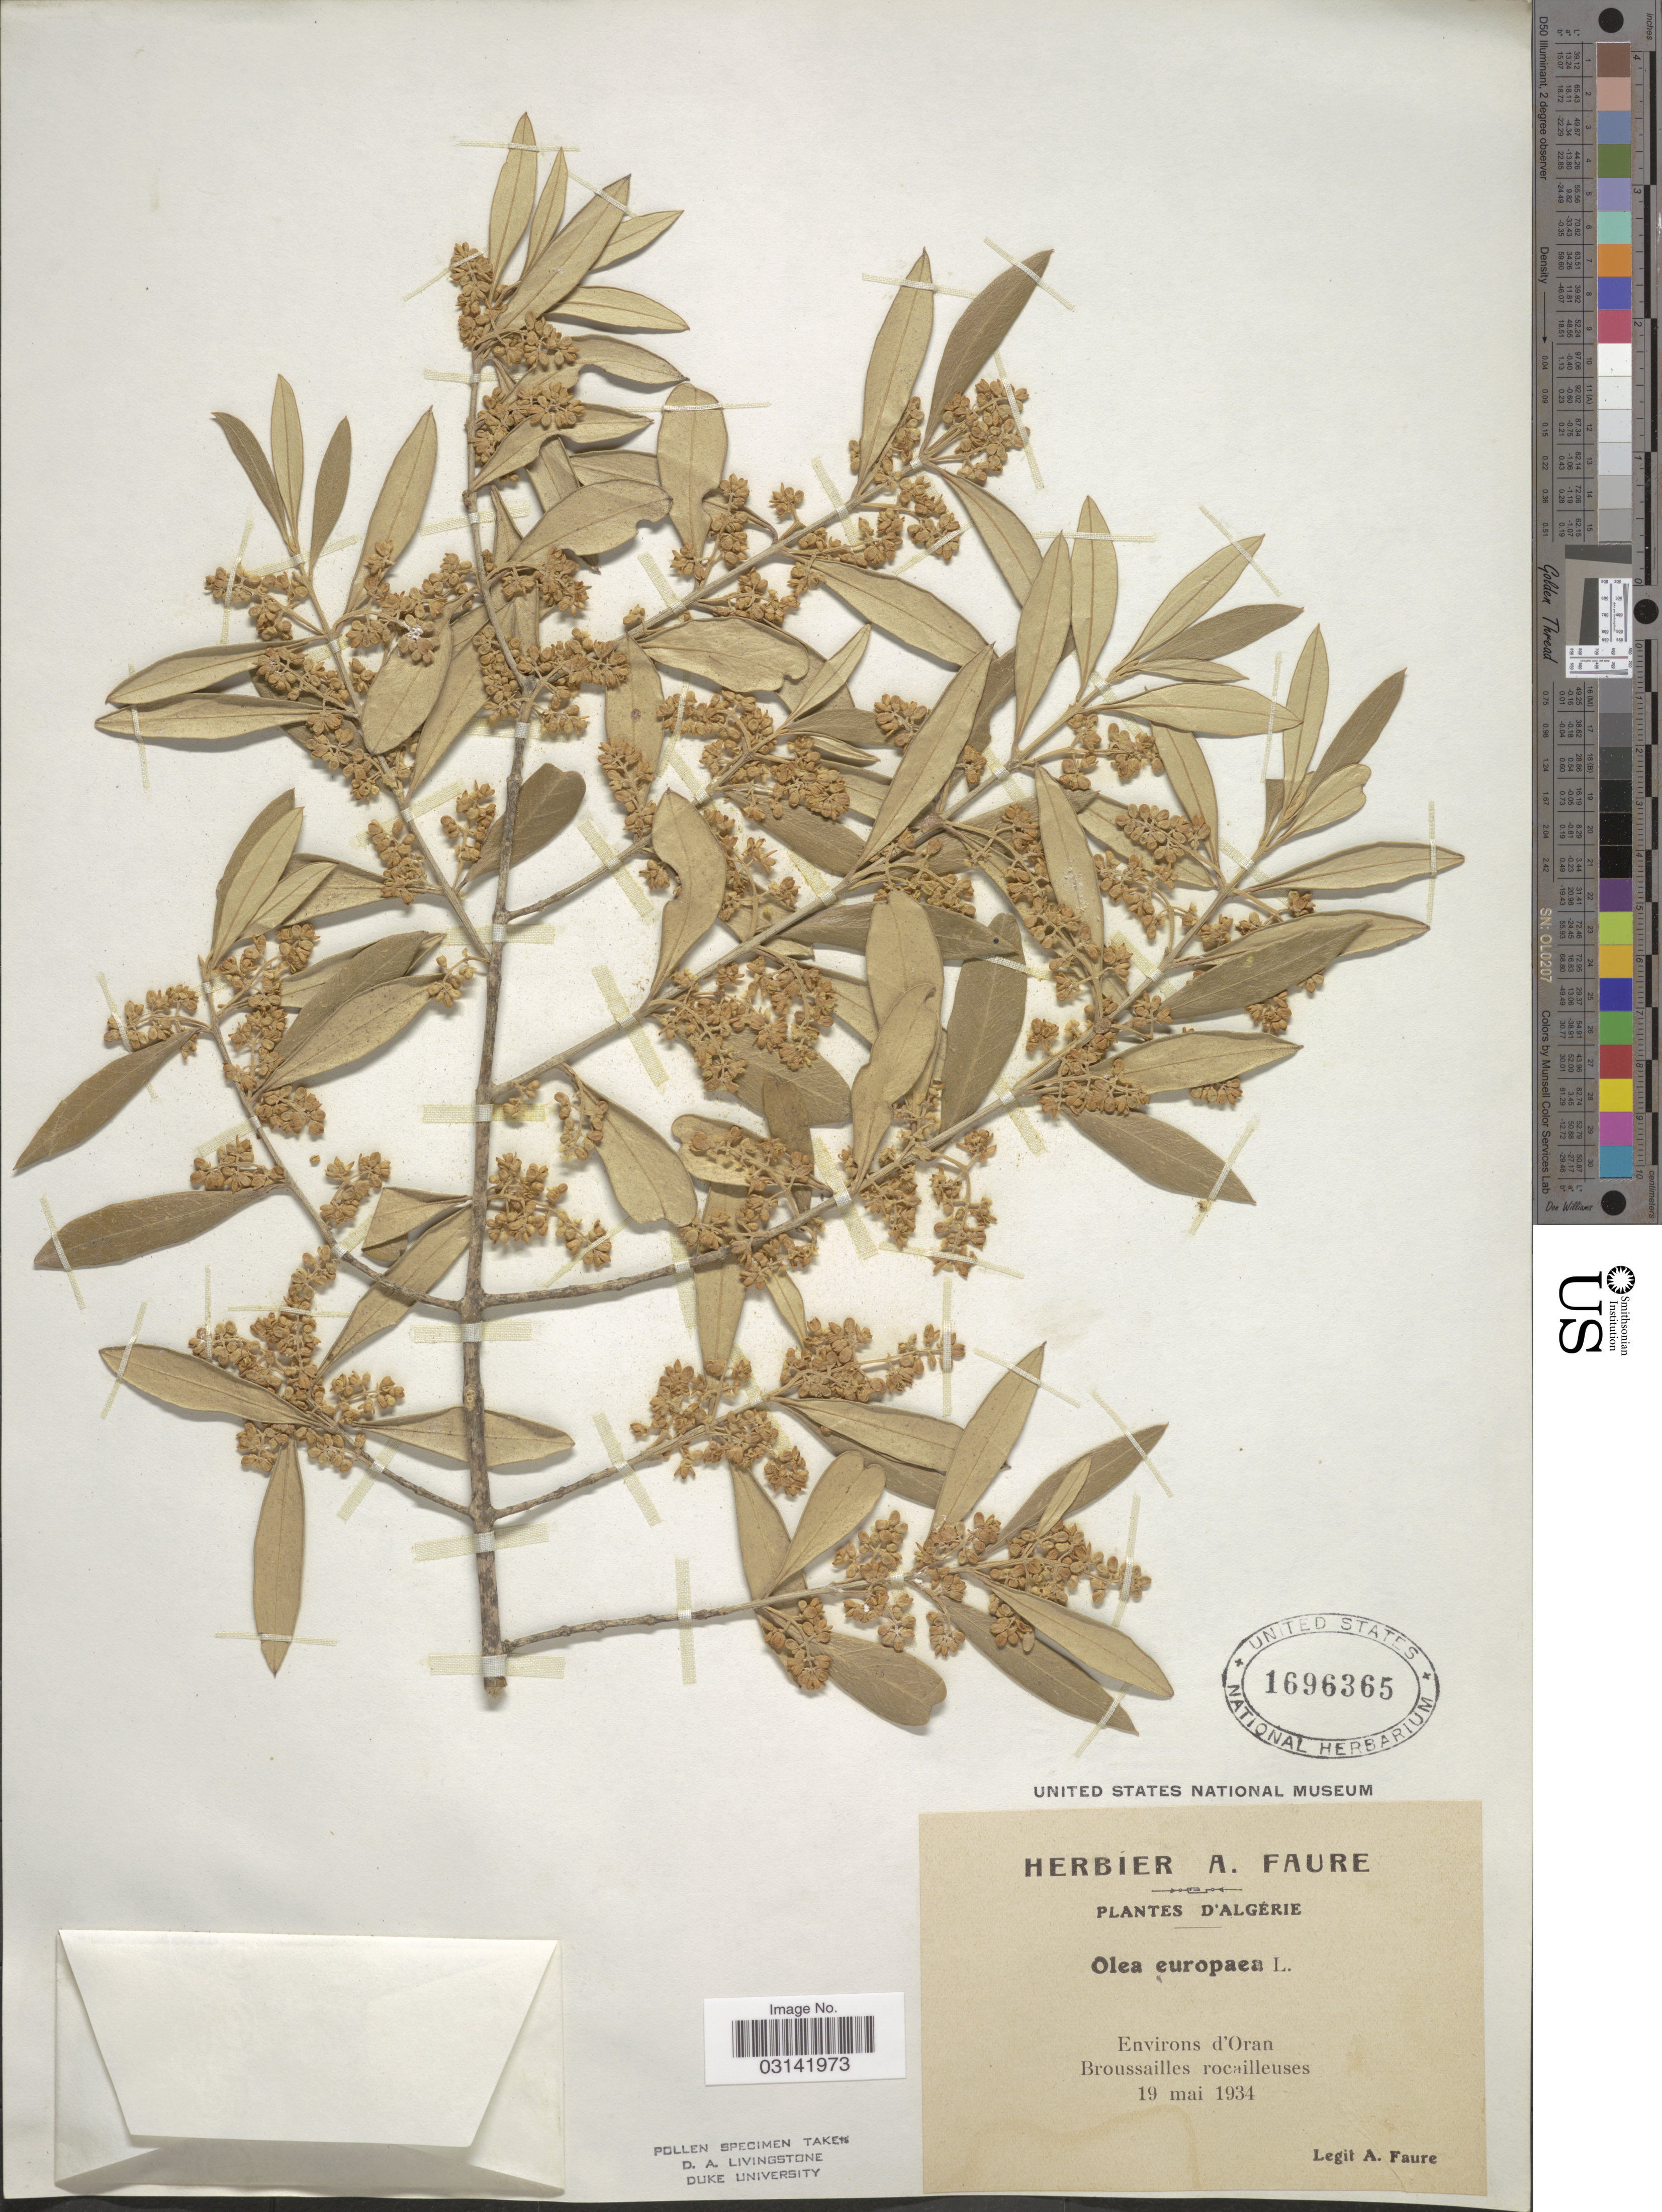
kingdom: Plantae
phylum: Tracheophyta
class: Magnoliopsida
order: Lamiales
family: Oleaceae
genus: Olea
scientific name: Olea europaea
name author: L.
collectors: A. Faure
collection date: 1934-05-19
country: Algeria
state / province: Oran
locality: Environs d'Oran, Broussailles rocailleuses.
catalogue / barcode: US 1696365